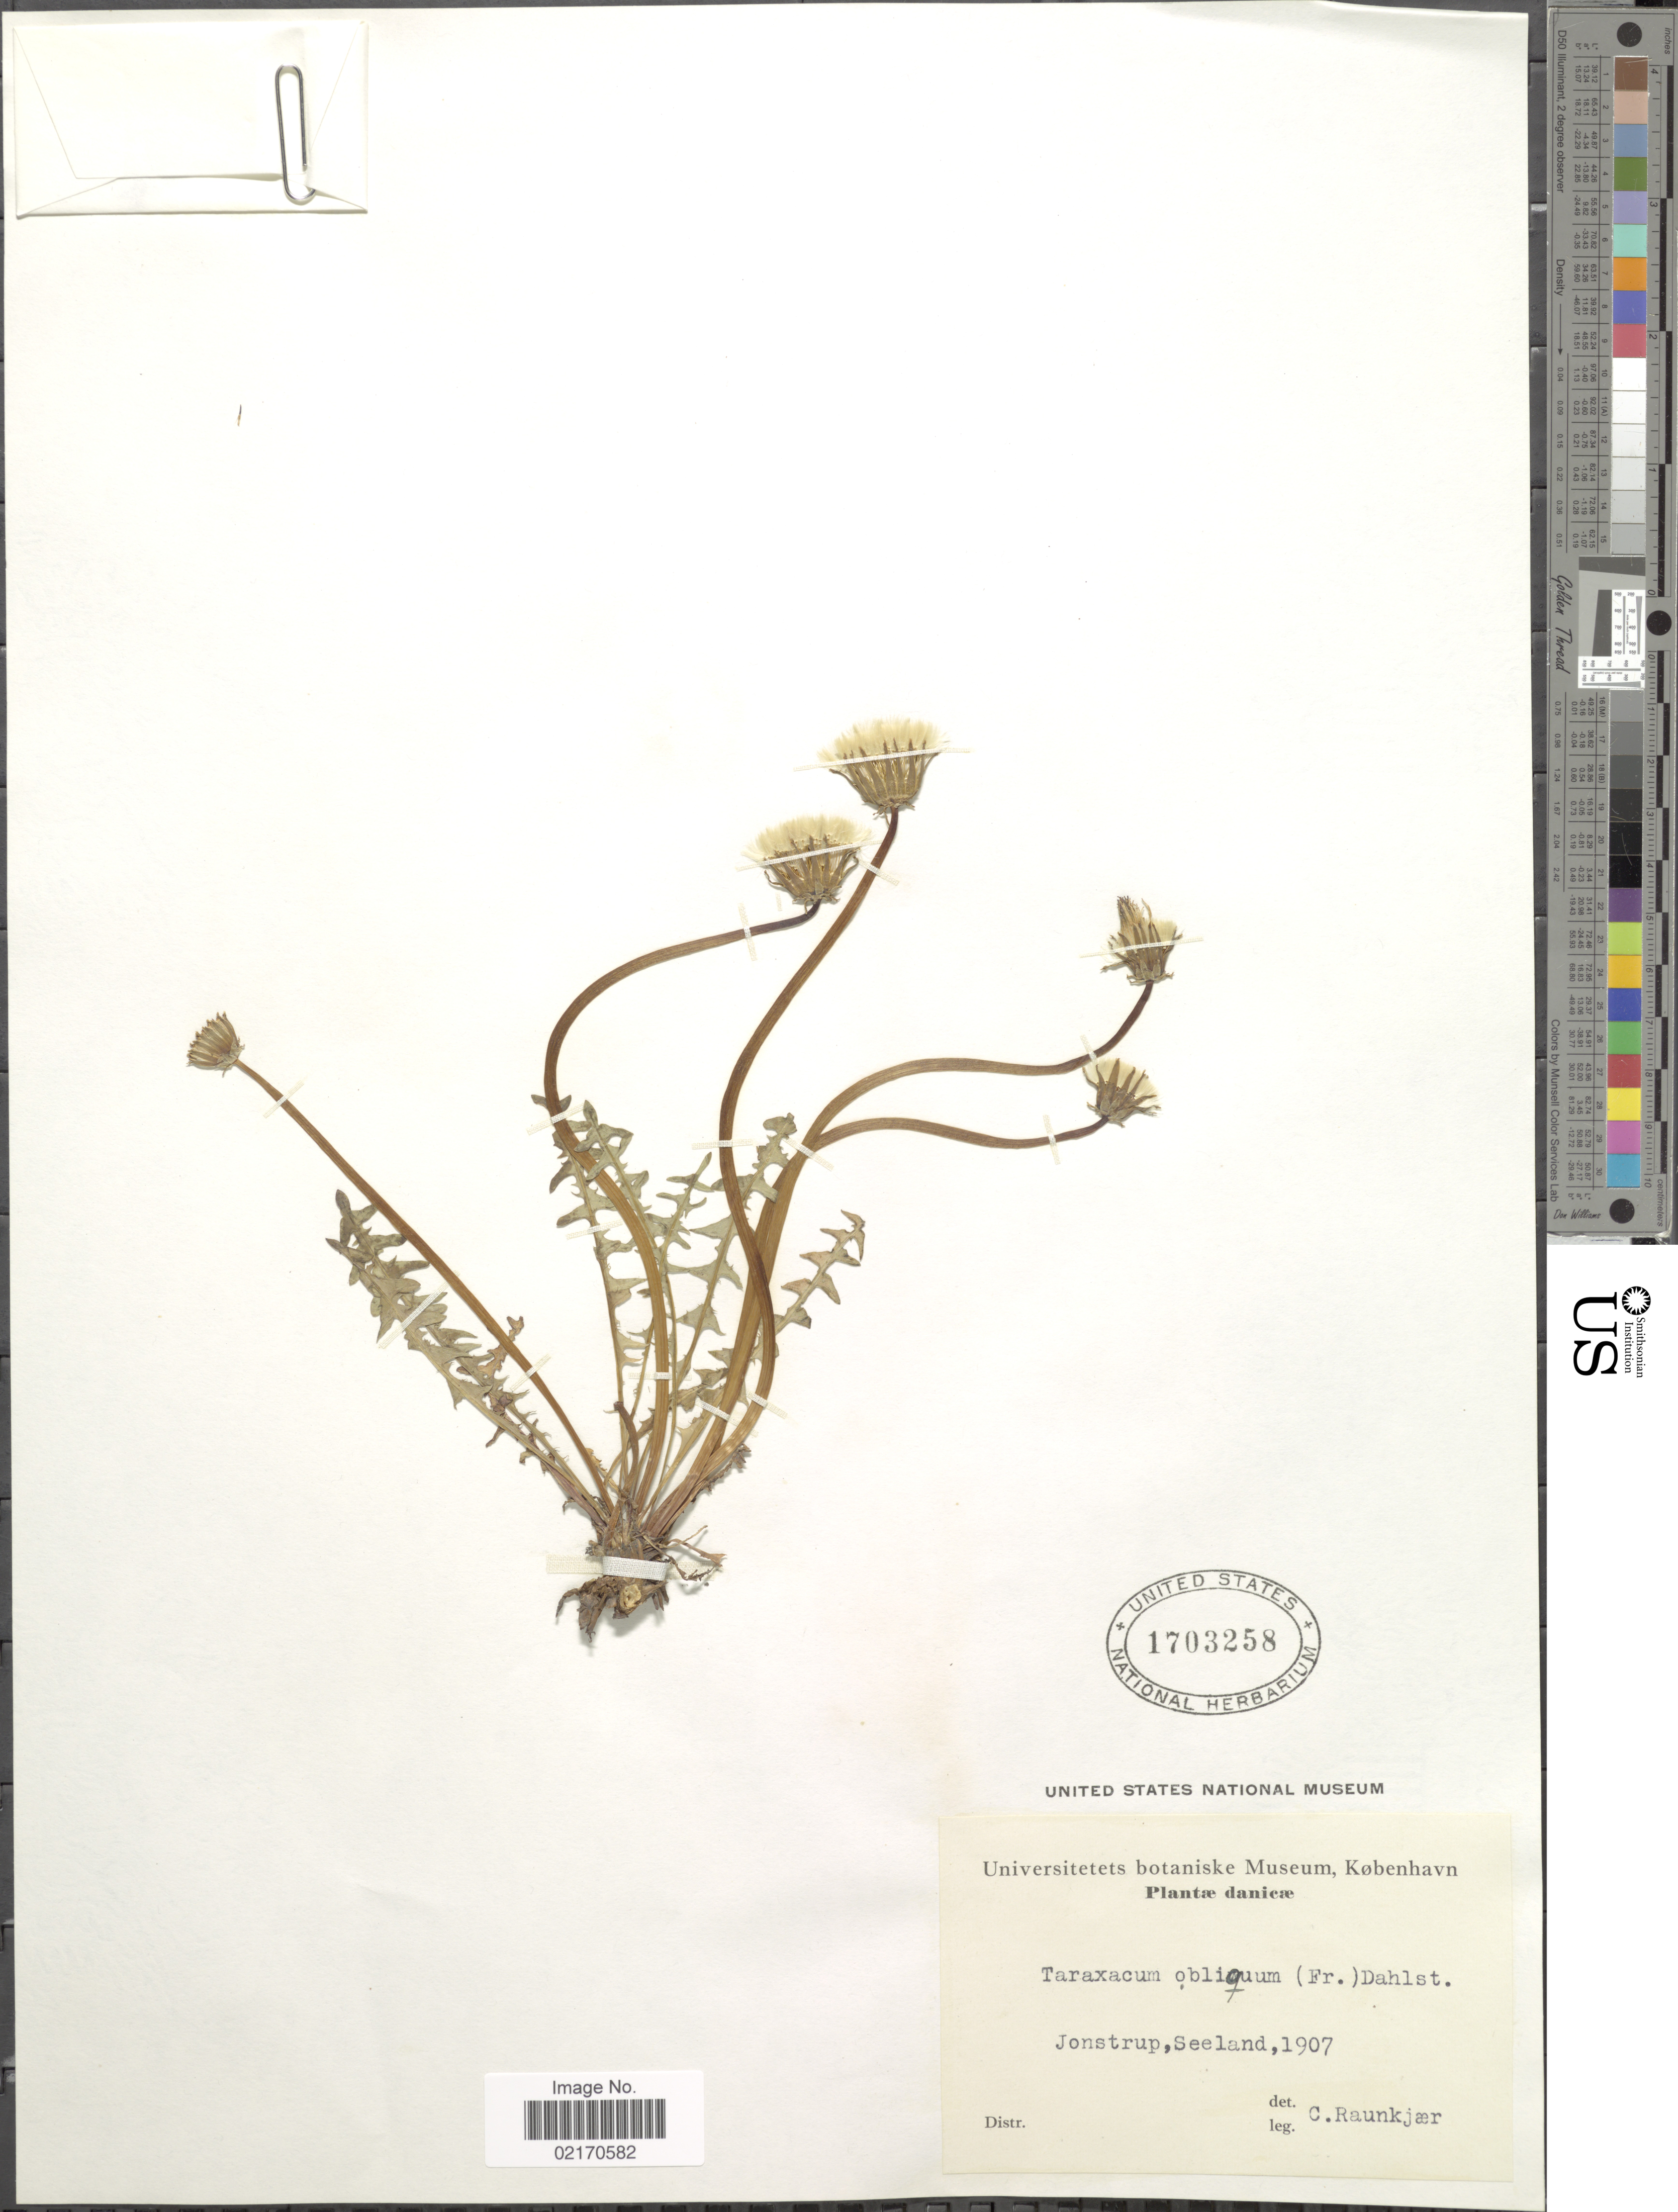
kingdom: Plantae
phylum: Tracheophyta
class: Magnoliopsida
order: Asterales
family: Asteraceae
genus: Taraxacum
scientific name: Taraxacum obliquum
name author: (Fr.) Dahlst.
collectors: C. Raunkiær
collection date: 1907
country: Denmark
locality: Jonstrup, Seeland.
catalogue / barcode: US 1703258